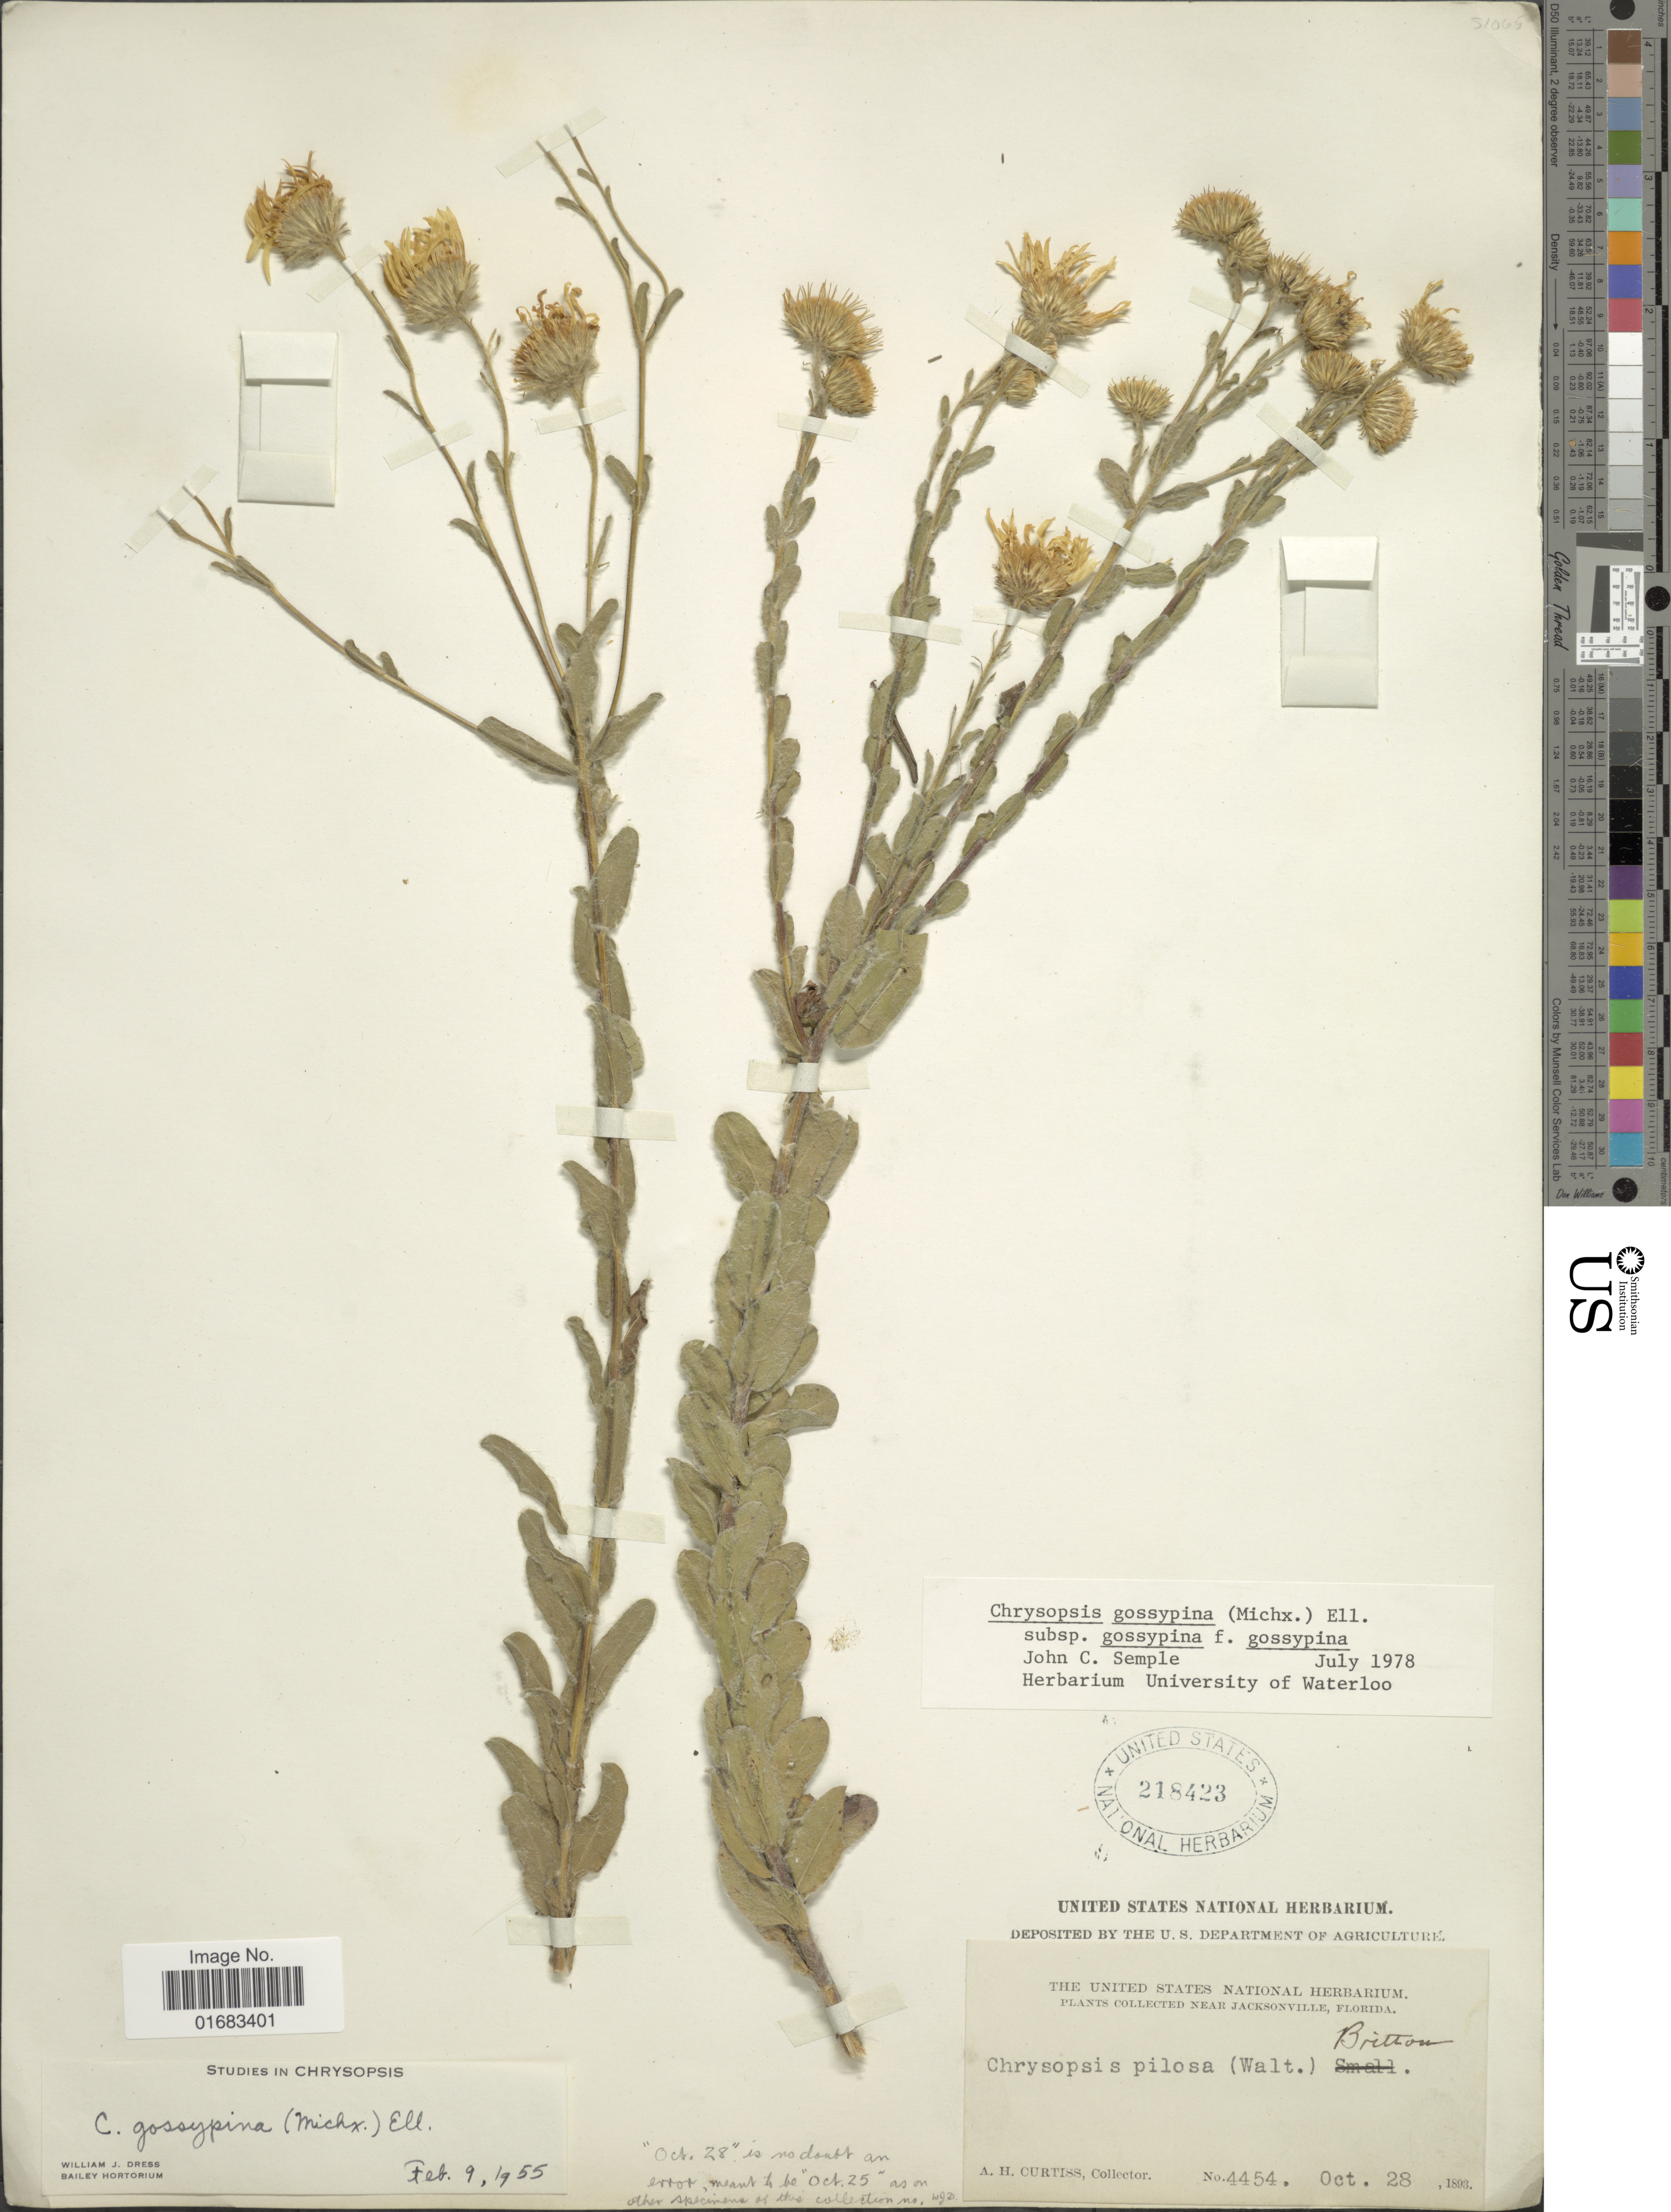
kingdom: Plantae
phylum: Tracheophyta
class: Magnoliopsida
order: Asterales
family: Asteraceae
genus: Chrysopsis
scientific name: Chrysopsis gossypina f. gossypina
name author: (Michx.) Elliott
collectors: A. H. Curtiss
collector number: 4454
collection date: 1893-10-28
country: United States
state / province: Florida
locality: Near Jacksonville, Florida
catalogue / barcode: US 218423